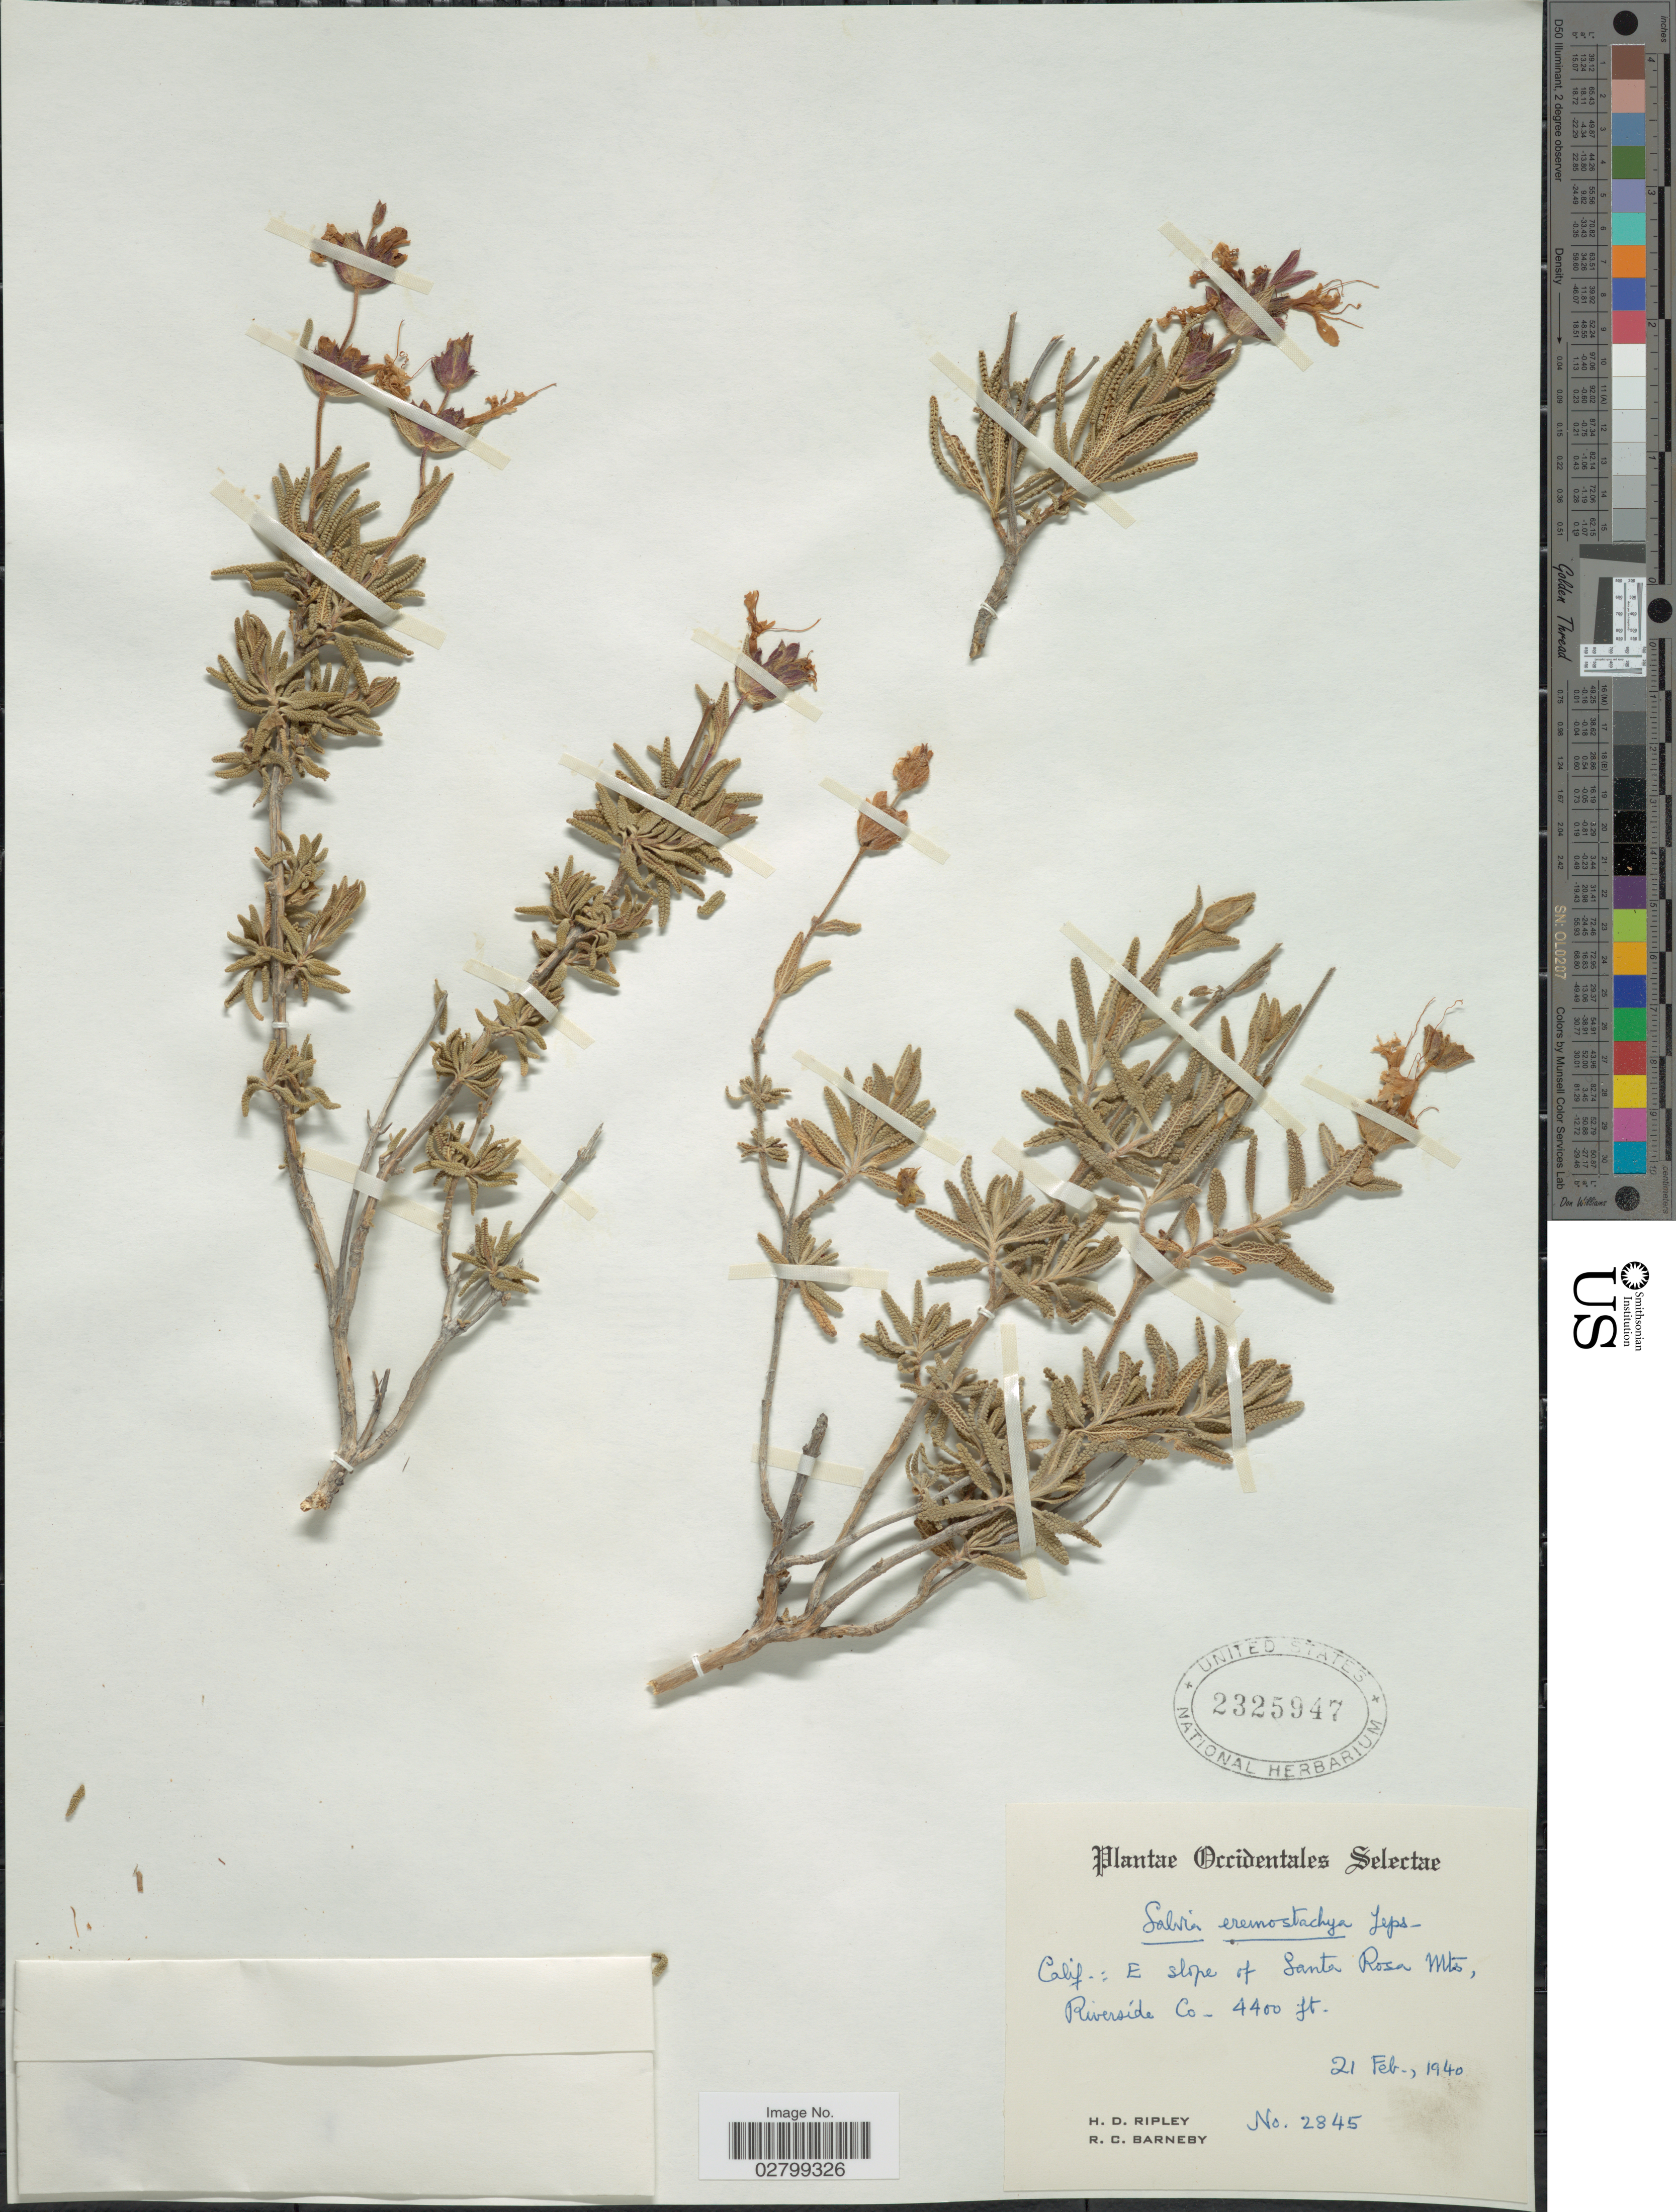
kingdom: Plantae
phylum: Tracheophyta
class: Magnoliopsida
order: Lamiales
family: Lamiaceae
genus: Salvia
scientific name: Salvia eremostachya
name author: Jeps.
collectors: H. Ripley & R. C. Barneby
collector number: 2845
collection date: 1940-02-21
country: United States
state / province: California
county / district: Riverside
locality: E. slope of Santa Rosa Mts., Riverside Co.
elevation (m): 1341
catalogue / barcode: US 2325947